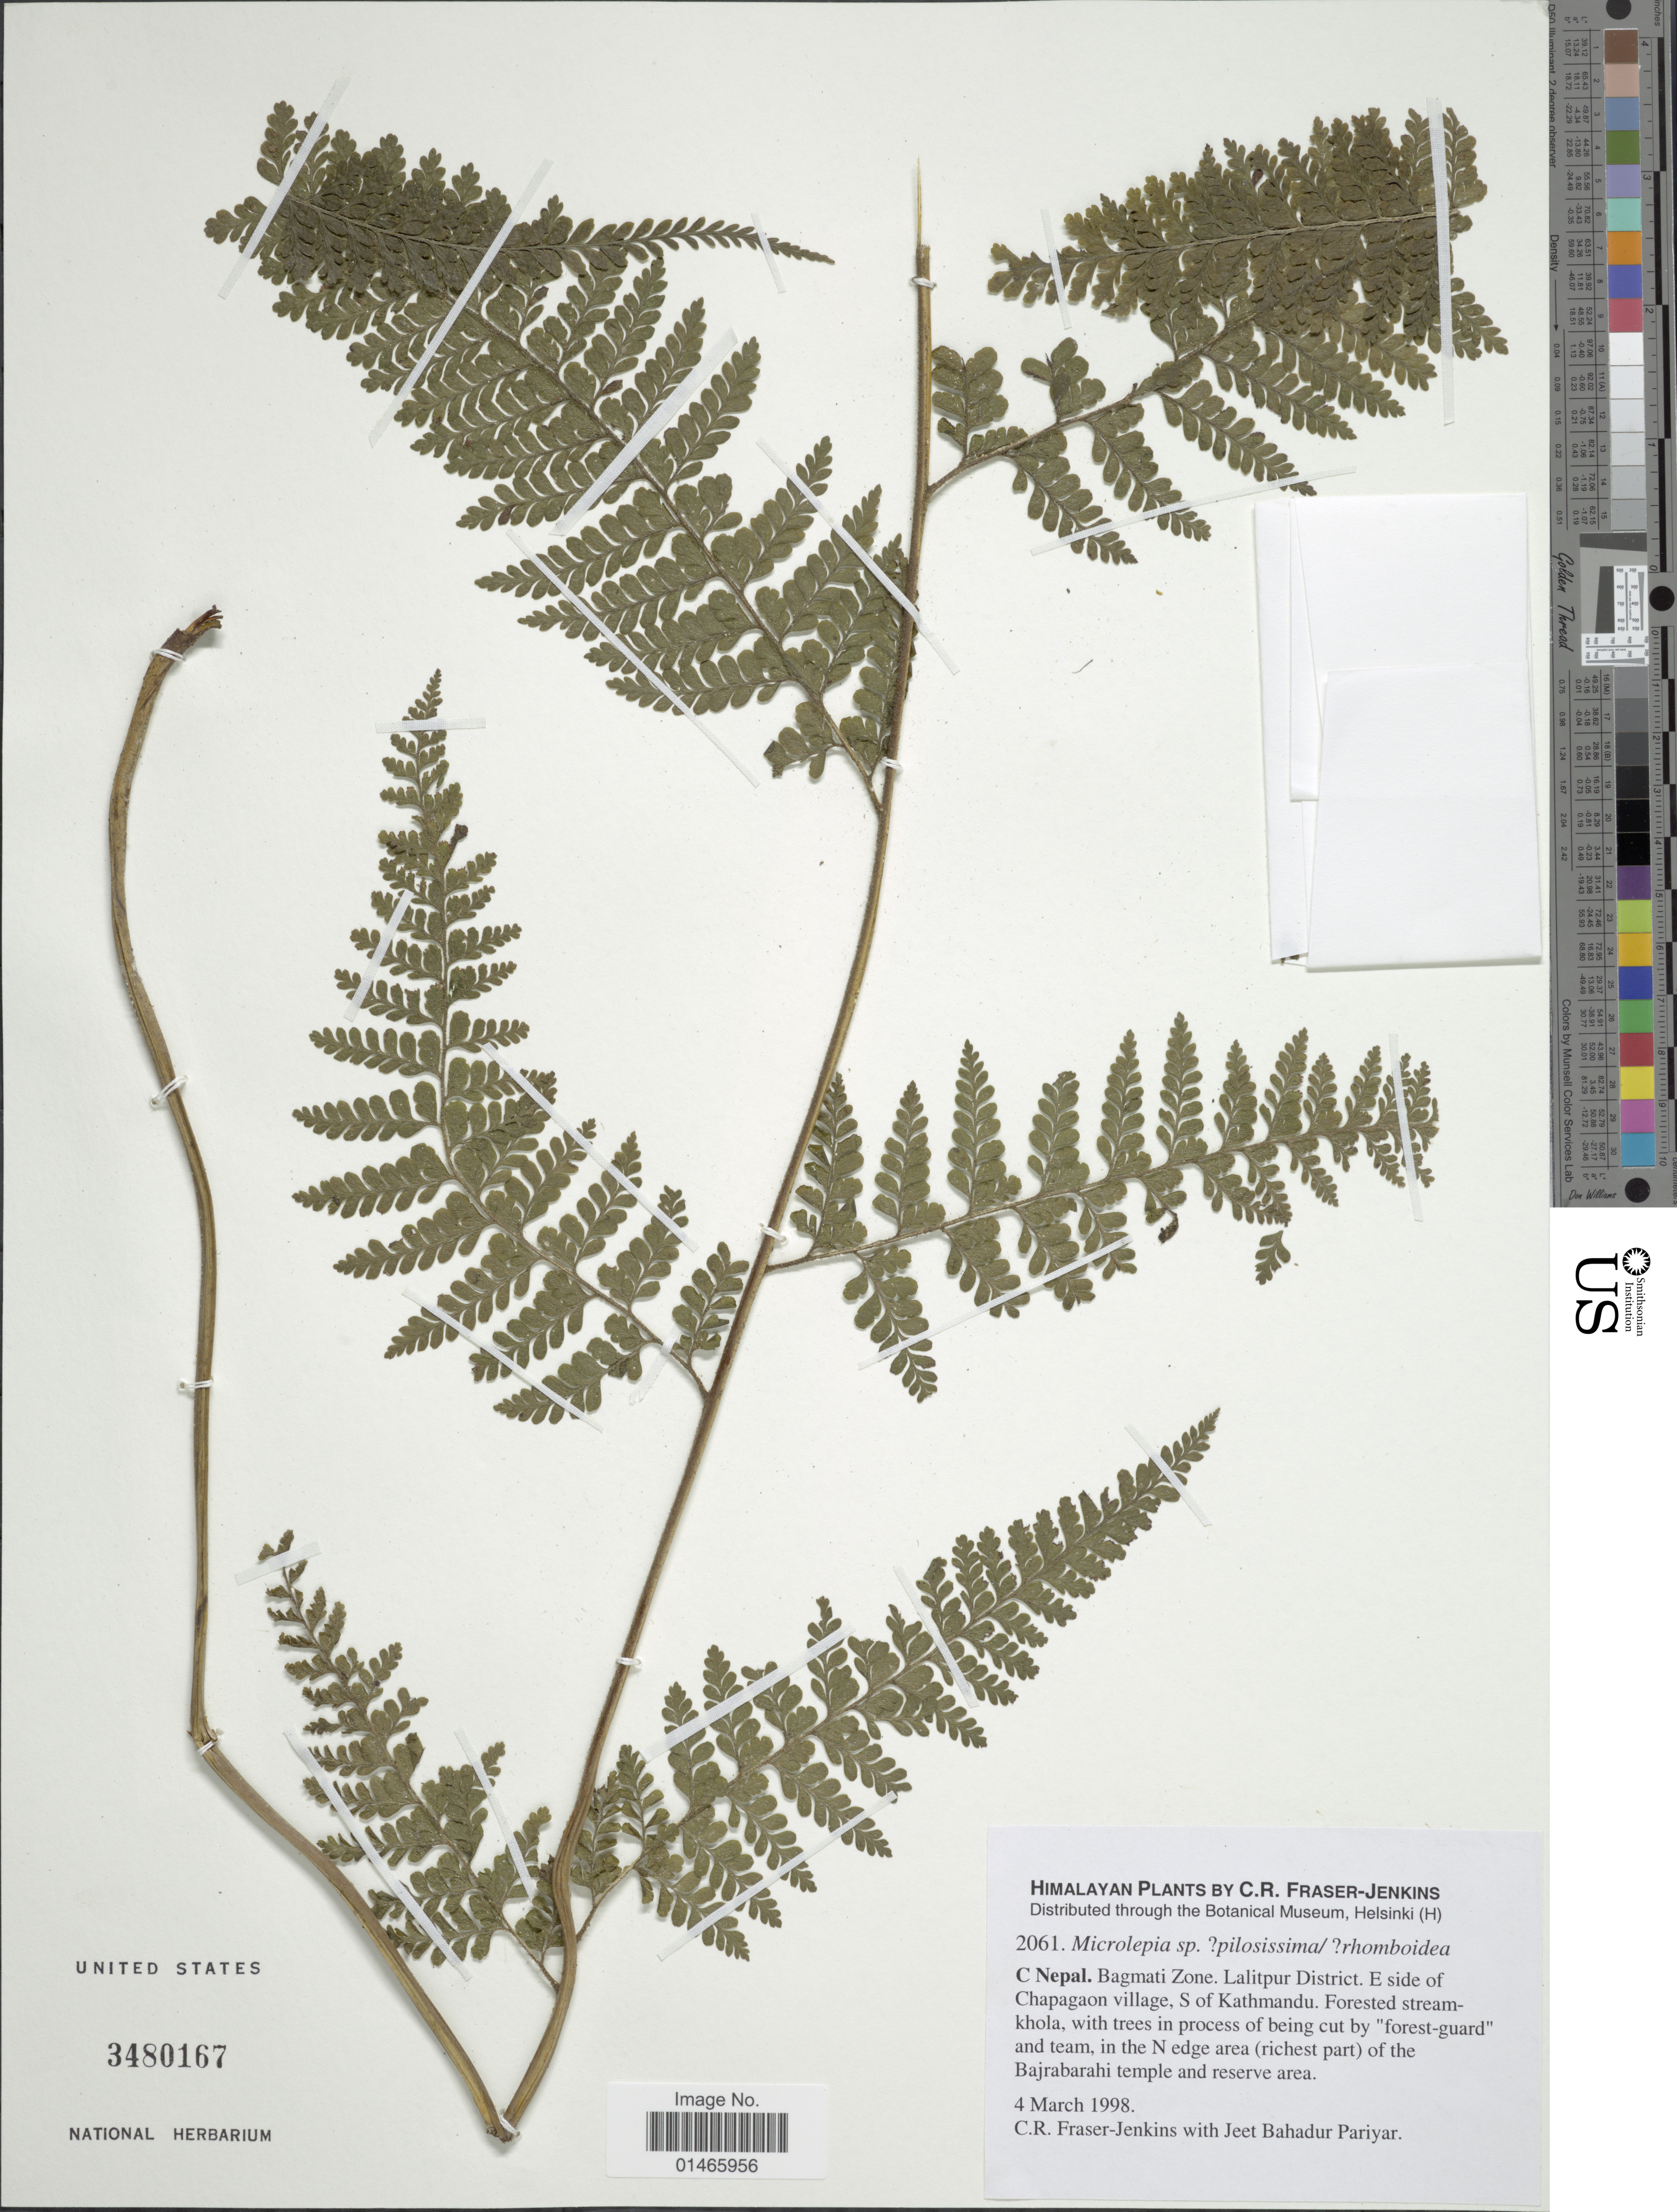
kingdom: Plantae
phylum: Tracheophyta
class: Polypodiopsida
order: Polypodiales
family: Dennstaedtiaceae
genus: Microlepia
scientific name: Microlepia sp.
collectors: C. R. Fraser-Jenkins & J. Pariyar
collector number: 2061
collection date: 1998-03-04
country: Nepal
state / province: Bagmati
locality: Bagmati Zone, Lalitpur District, E. side of Chapagaon village, S of Kathmandu, Forested stream and team, in the N edge area (richest part) of the Bajrabarahi temple and reserve area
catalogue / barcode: US 3480167